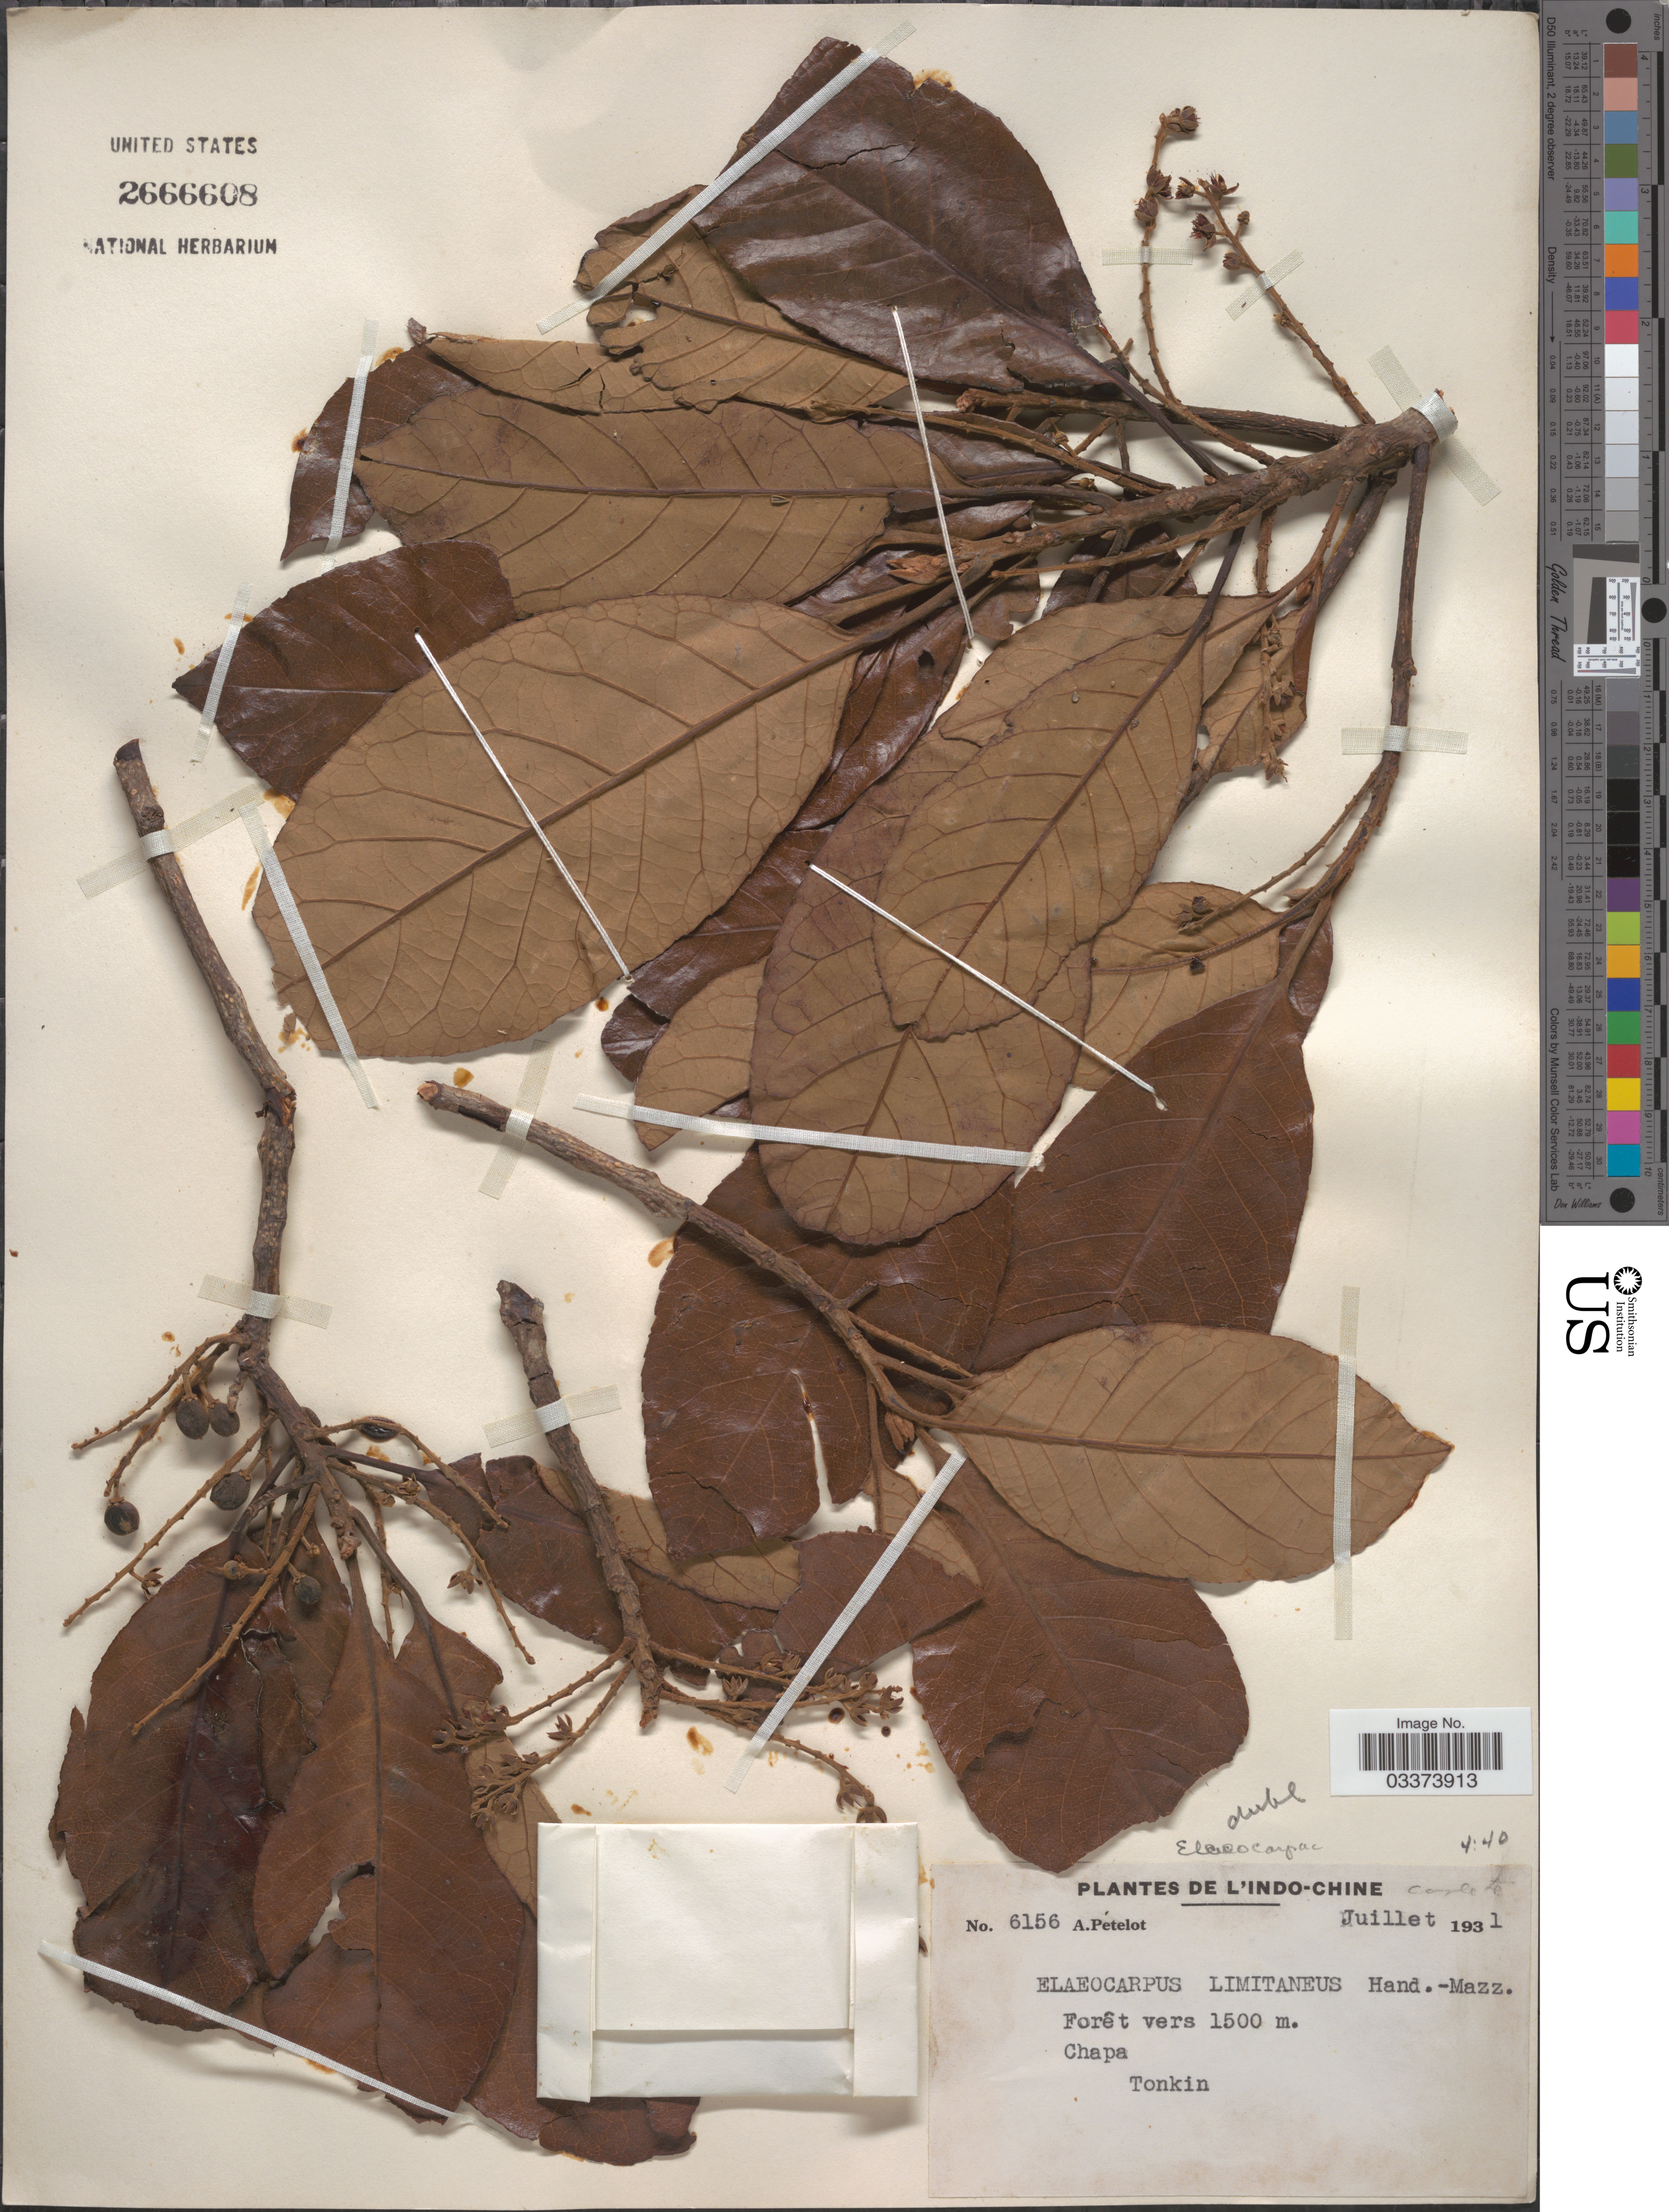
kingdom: Plantae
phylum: Tracheophyta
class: Magnoliopsida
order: Oxalidales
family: Elaeocarpaceae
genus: Elaeocarpus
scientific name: Elaeocarpus limitaneus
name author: Hand.-Mazz.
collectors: A. Petelot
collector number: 6156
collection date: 1931-07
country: Vietnam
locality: Indo-Chine. Chapa, Tonkin.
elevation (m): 1500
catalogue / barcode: US 2666608